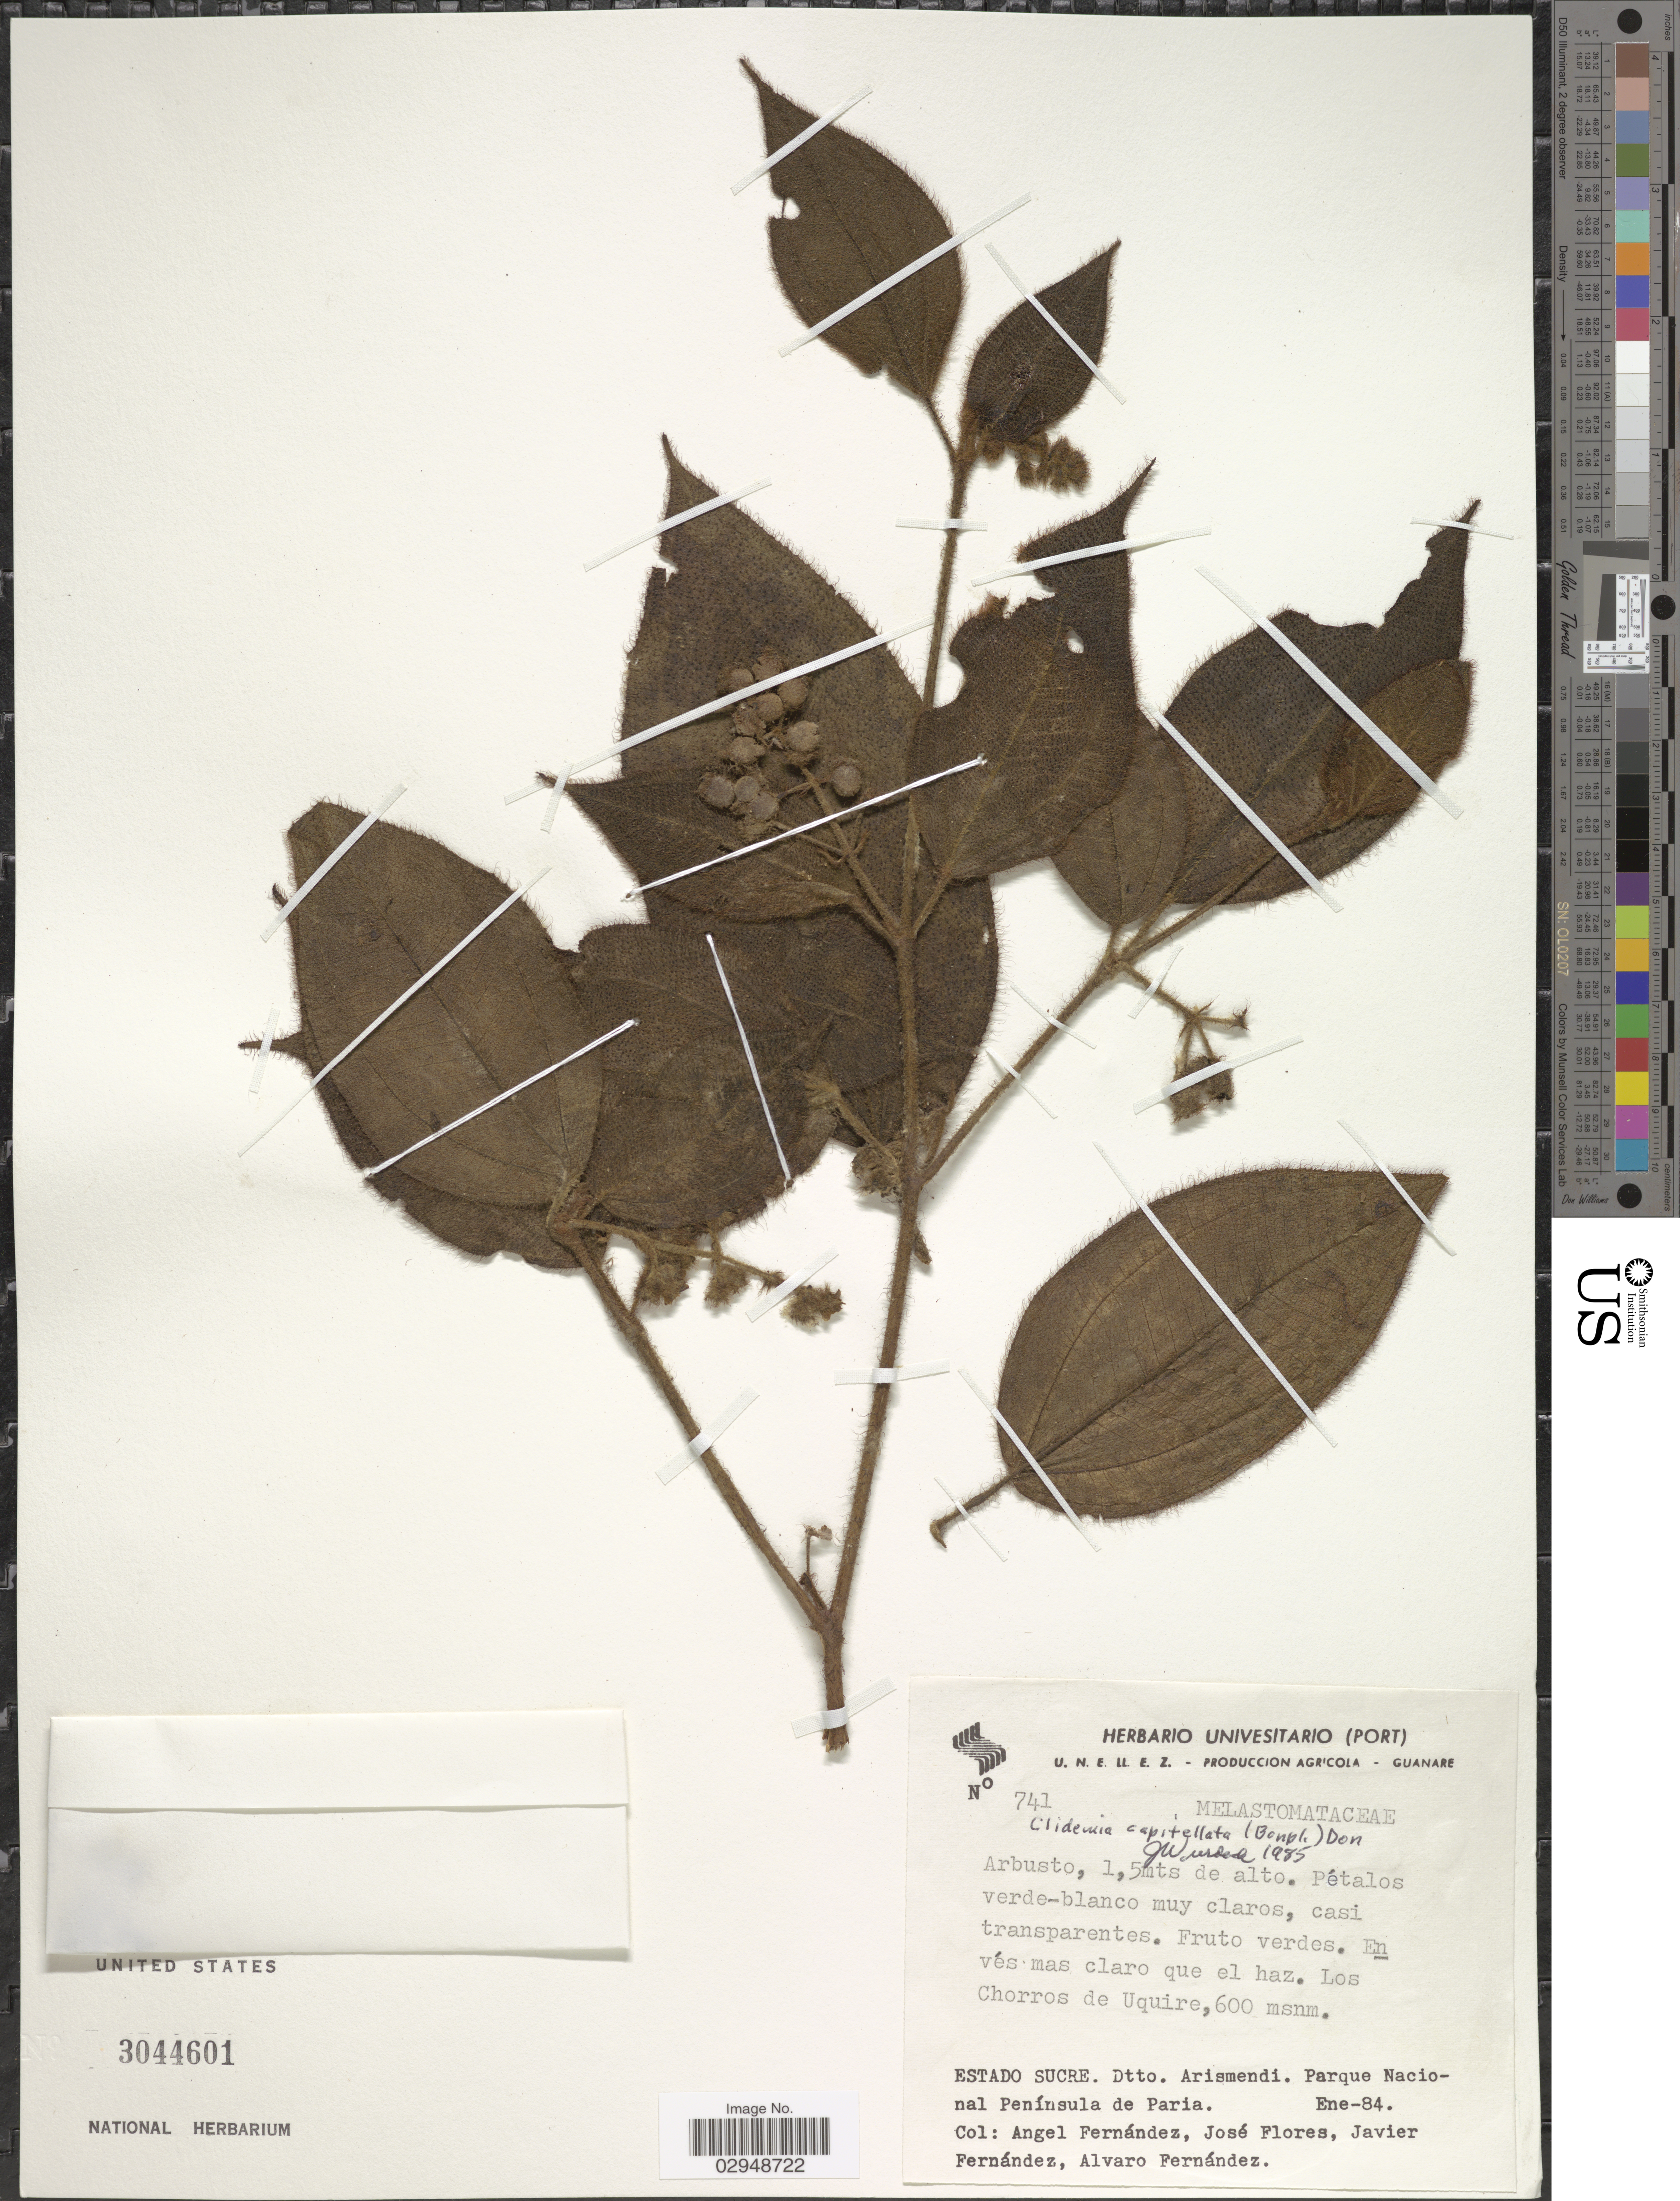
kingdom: Plantae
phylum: Tracheophyta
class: Magnoliopsida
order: Myrtales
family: Melastomataceae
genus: Clidemia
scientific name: Clidemia capitellata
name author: (Bonpl.) D. Don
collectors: Á. Fernández, J. Flores, J. Fernández & A. Fernandez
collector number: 741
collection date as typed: Transcribed d/m/y: /1/84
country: Venezuela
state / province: Sucre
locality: Los Chorros de Uquire. Estado Sucre. Dtto. Arismendi. Parque Nacional Península de Paria.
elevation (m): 600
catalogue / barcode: US 3044601